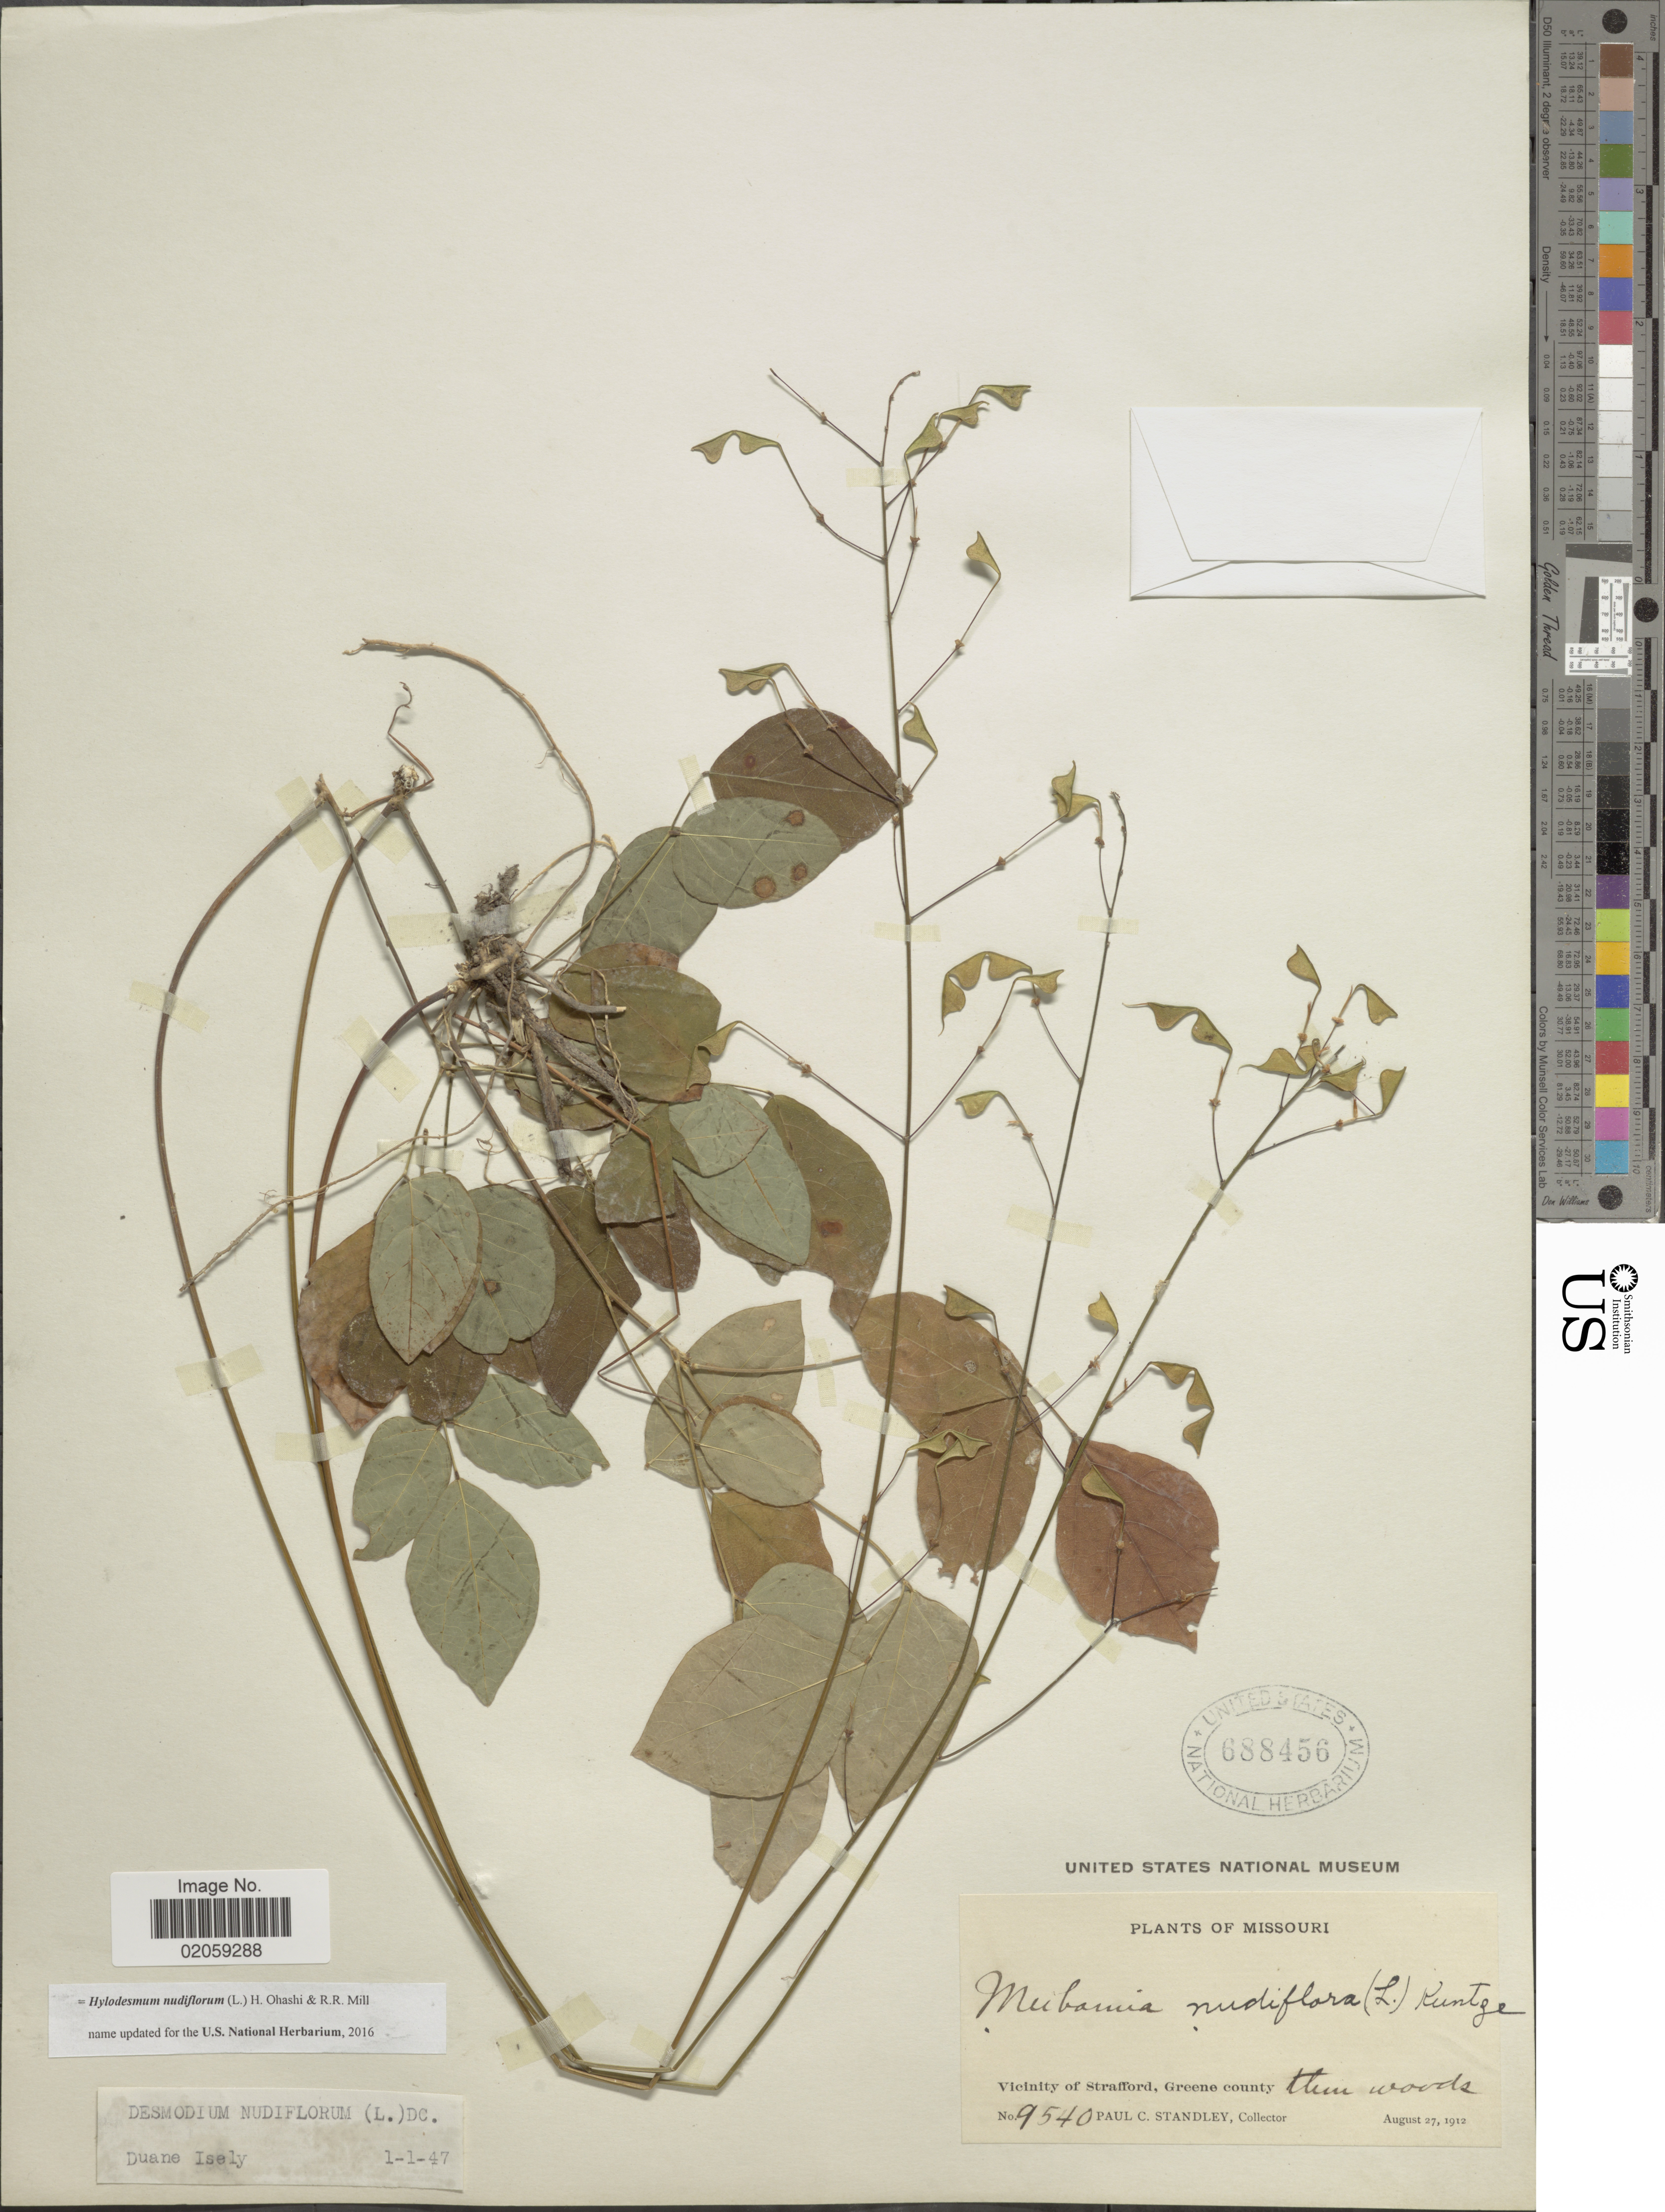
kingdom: Plantae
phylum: Tracheophyta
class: Magnoliopsida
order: Fabales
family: Fabaceae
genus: Hylodesmum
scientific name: Hylodesmum nudiflorum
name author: (L.) H. Ohashi & R.R. Mill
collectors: P. C. Standley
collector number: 9540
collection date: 1912-08-27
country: United States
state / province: Missouri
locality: Vicinity of Strafford, Greene County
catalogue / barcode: US 688456